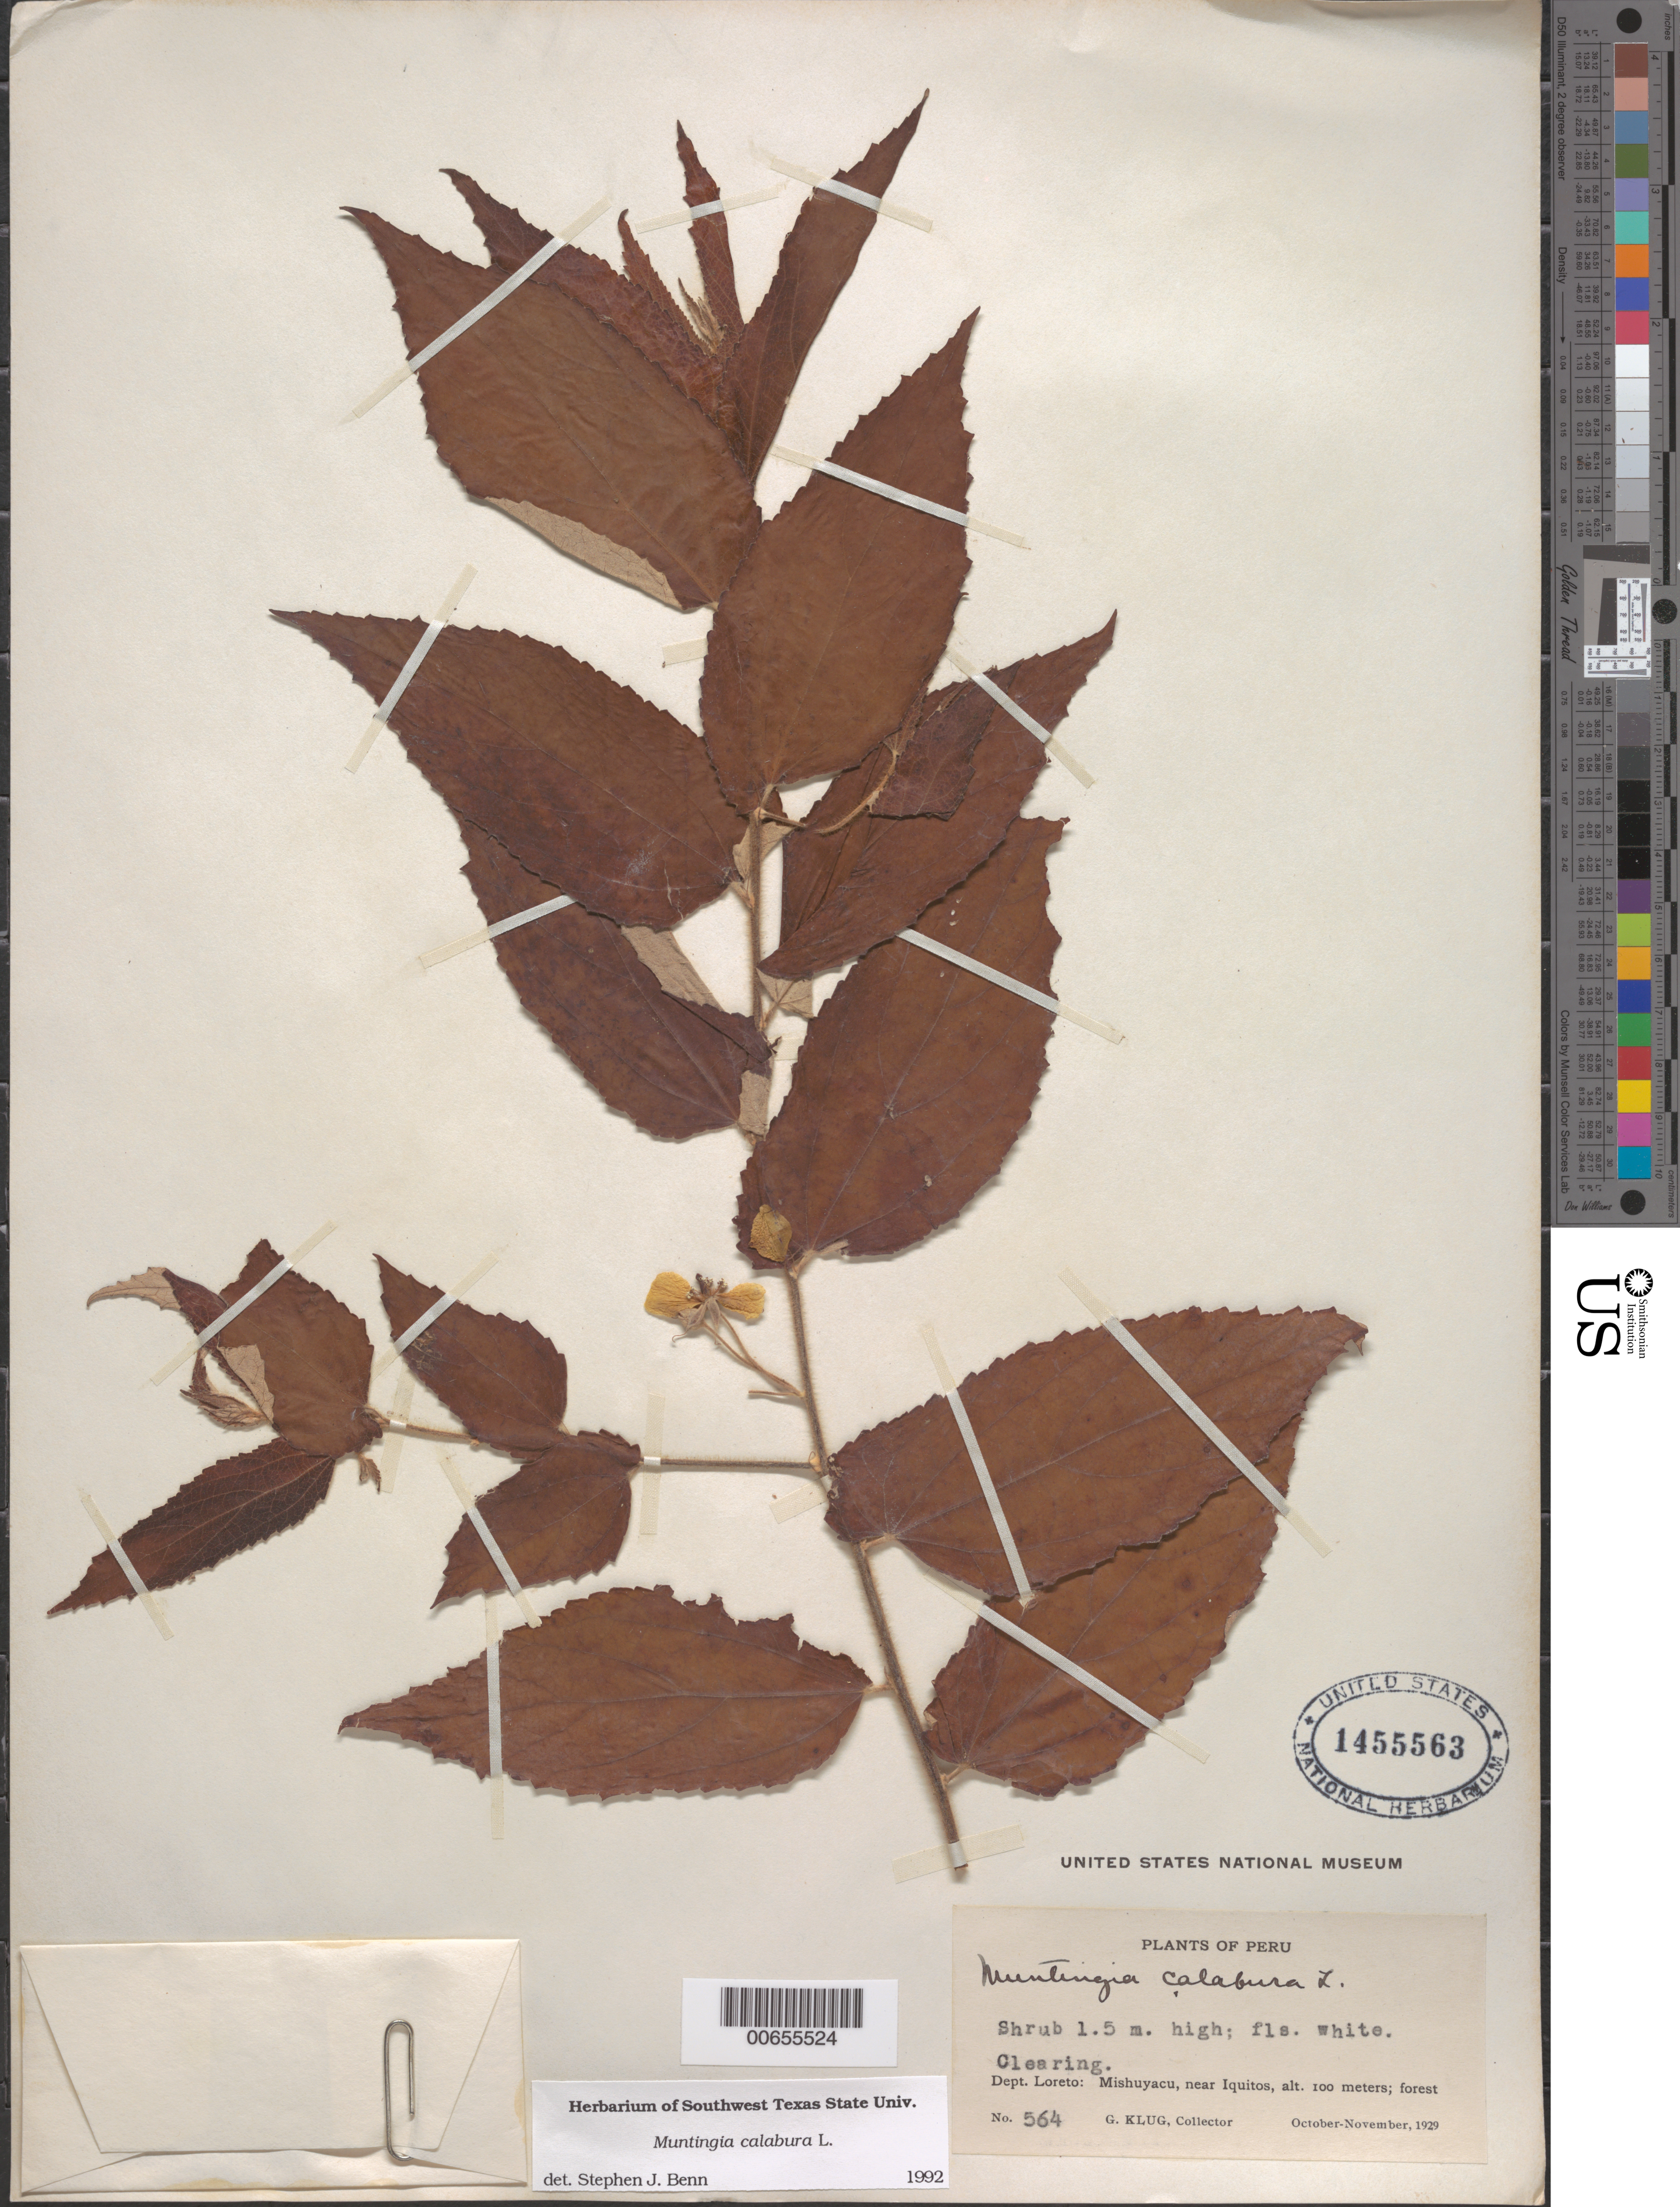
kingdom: Plantae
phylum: Tracheophyta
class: Magnoliopsida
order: Malvales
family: Muntingiaceae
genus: Muntingia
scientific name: Muntingia calabura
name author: L.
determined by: Benn, S. J.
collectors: G. Klug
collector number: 564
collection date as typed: Oct 1929 to -- Nov 1929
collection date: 1929-10/1929-11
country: Peru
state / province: Loreto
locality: Mishuyacu, near Iquitos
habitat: Forest, clearing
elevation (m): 100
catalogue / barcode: US 1455563